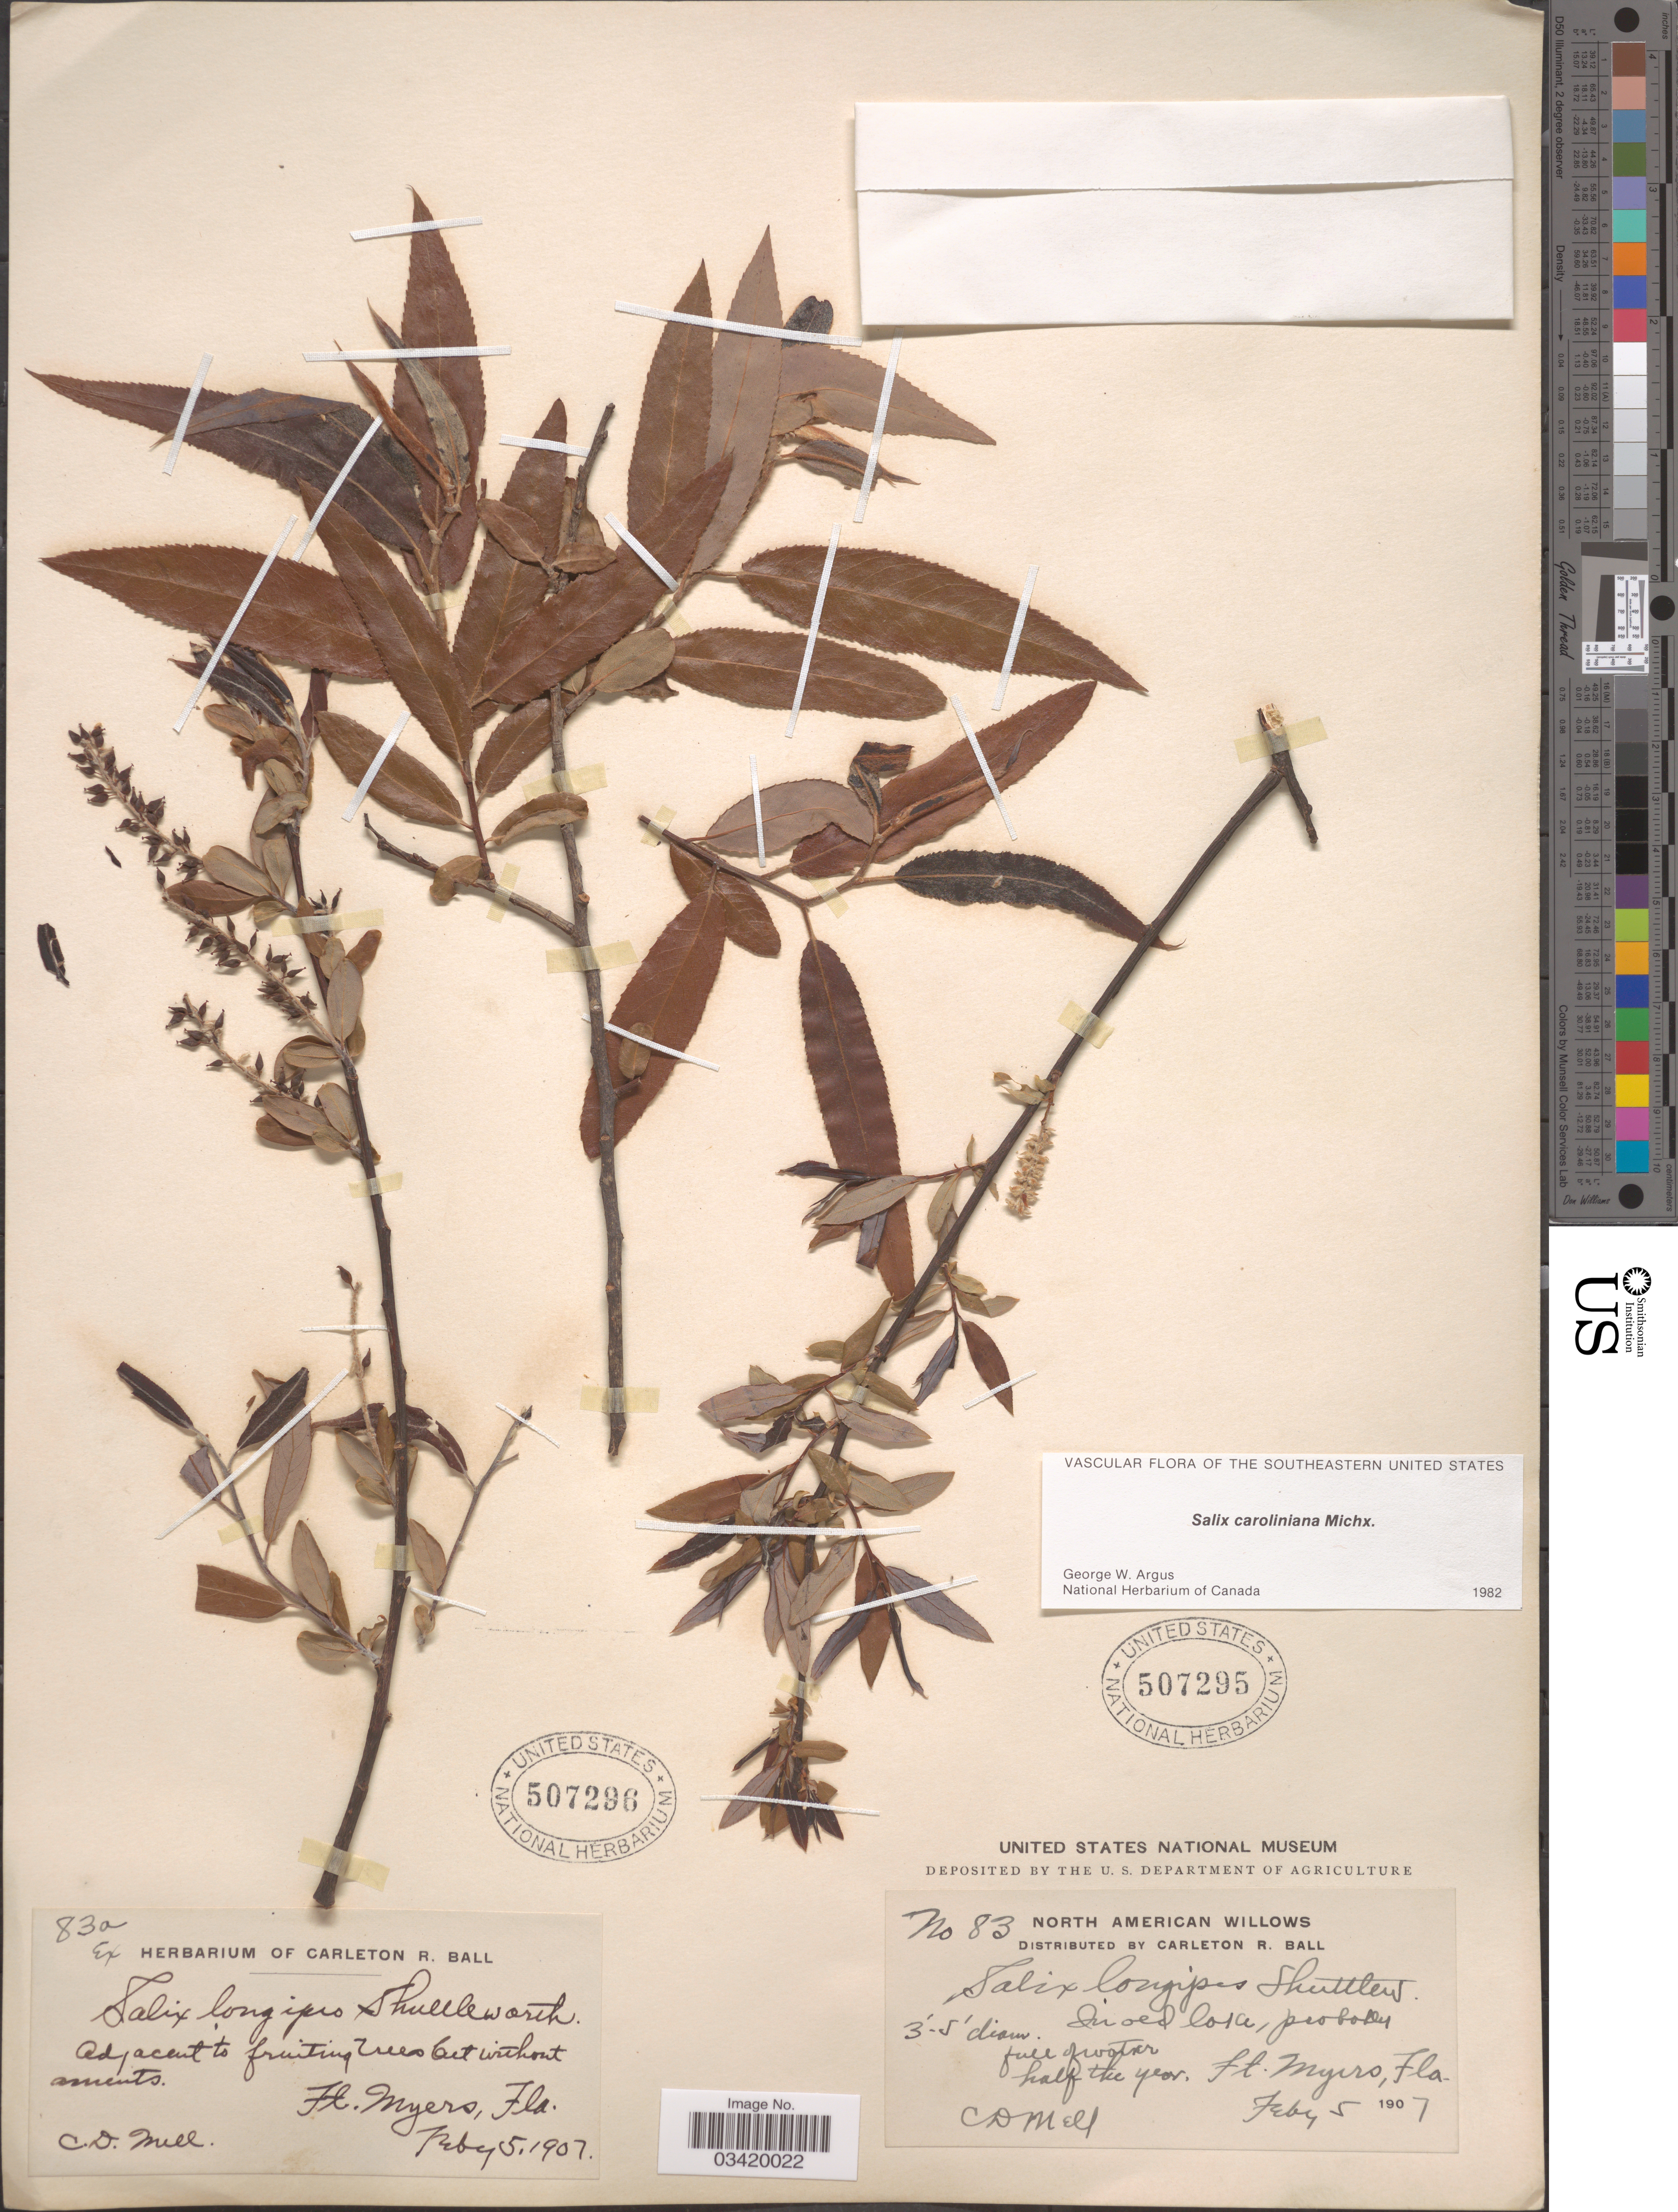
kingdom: Plantae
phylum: Tracheophyta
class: Magnoliopsida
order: Malpighiales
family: Salicaceae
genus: Salix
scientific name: Salix caroliniana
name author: Michx.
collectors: C. D. Mell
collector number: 83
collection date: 1907-02-05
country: United States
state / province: Florida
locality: Ft. Myers.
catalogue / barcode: US 507295-2